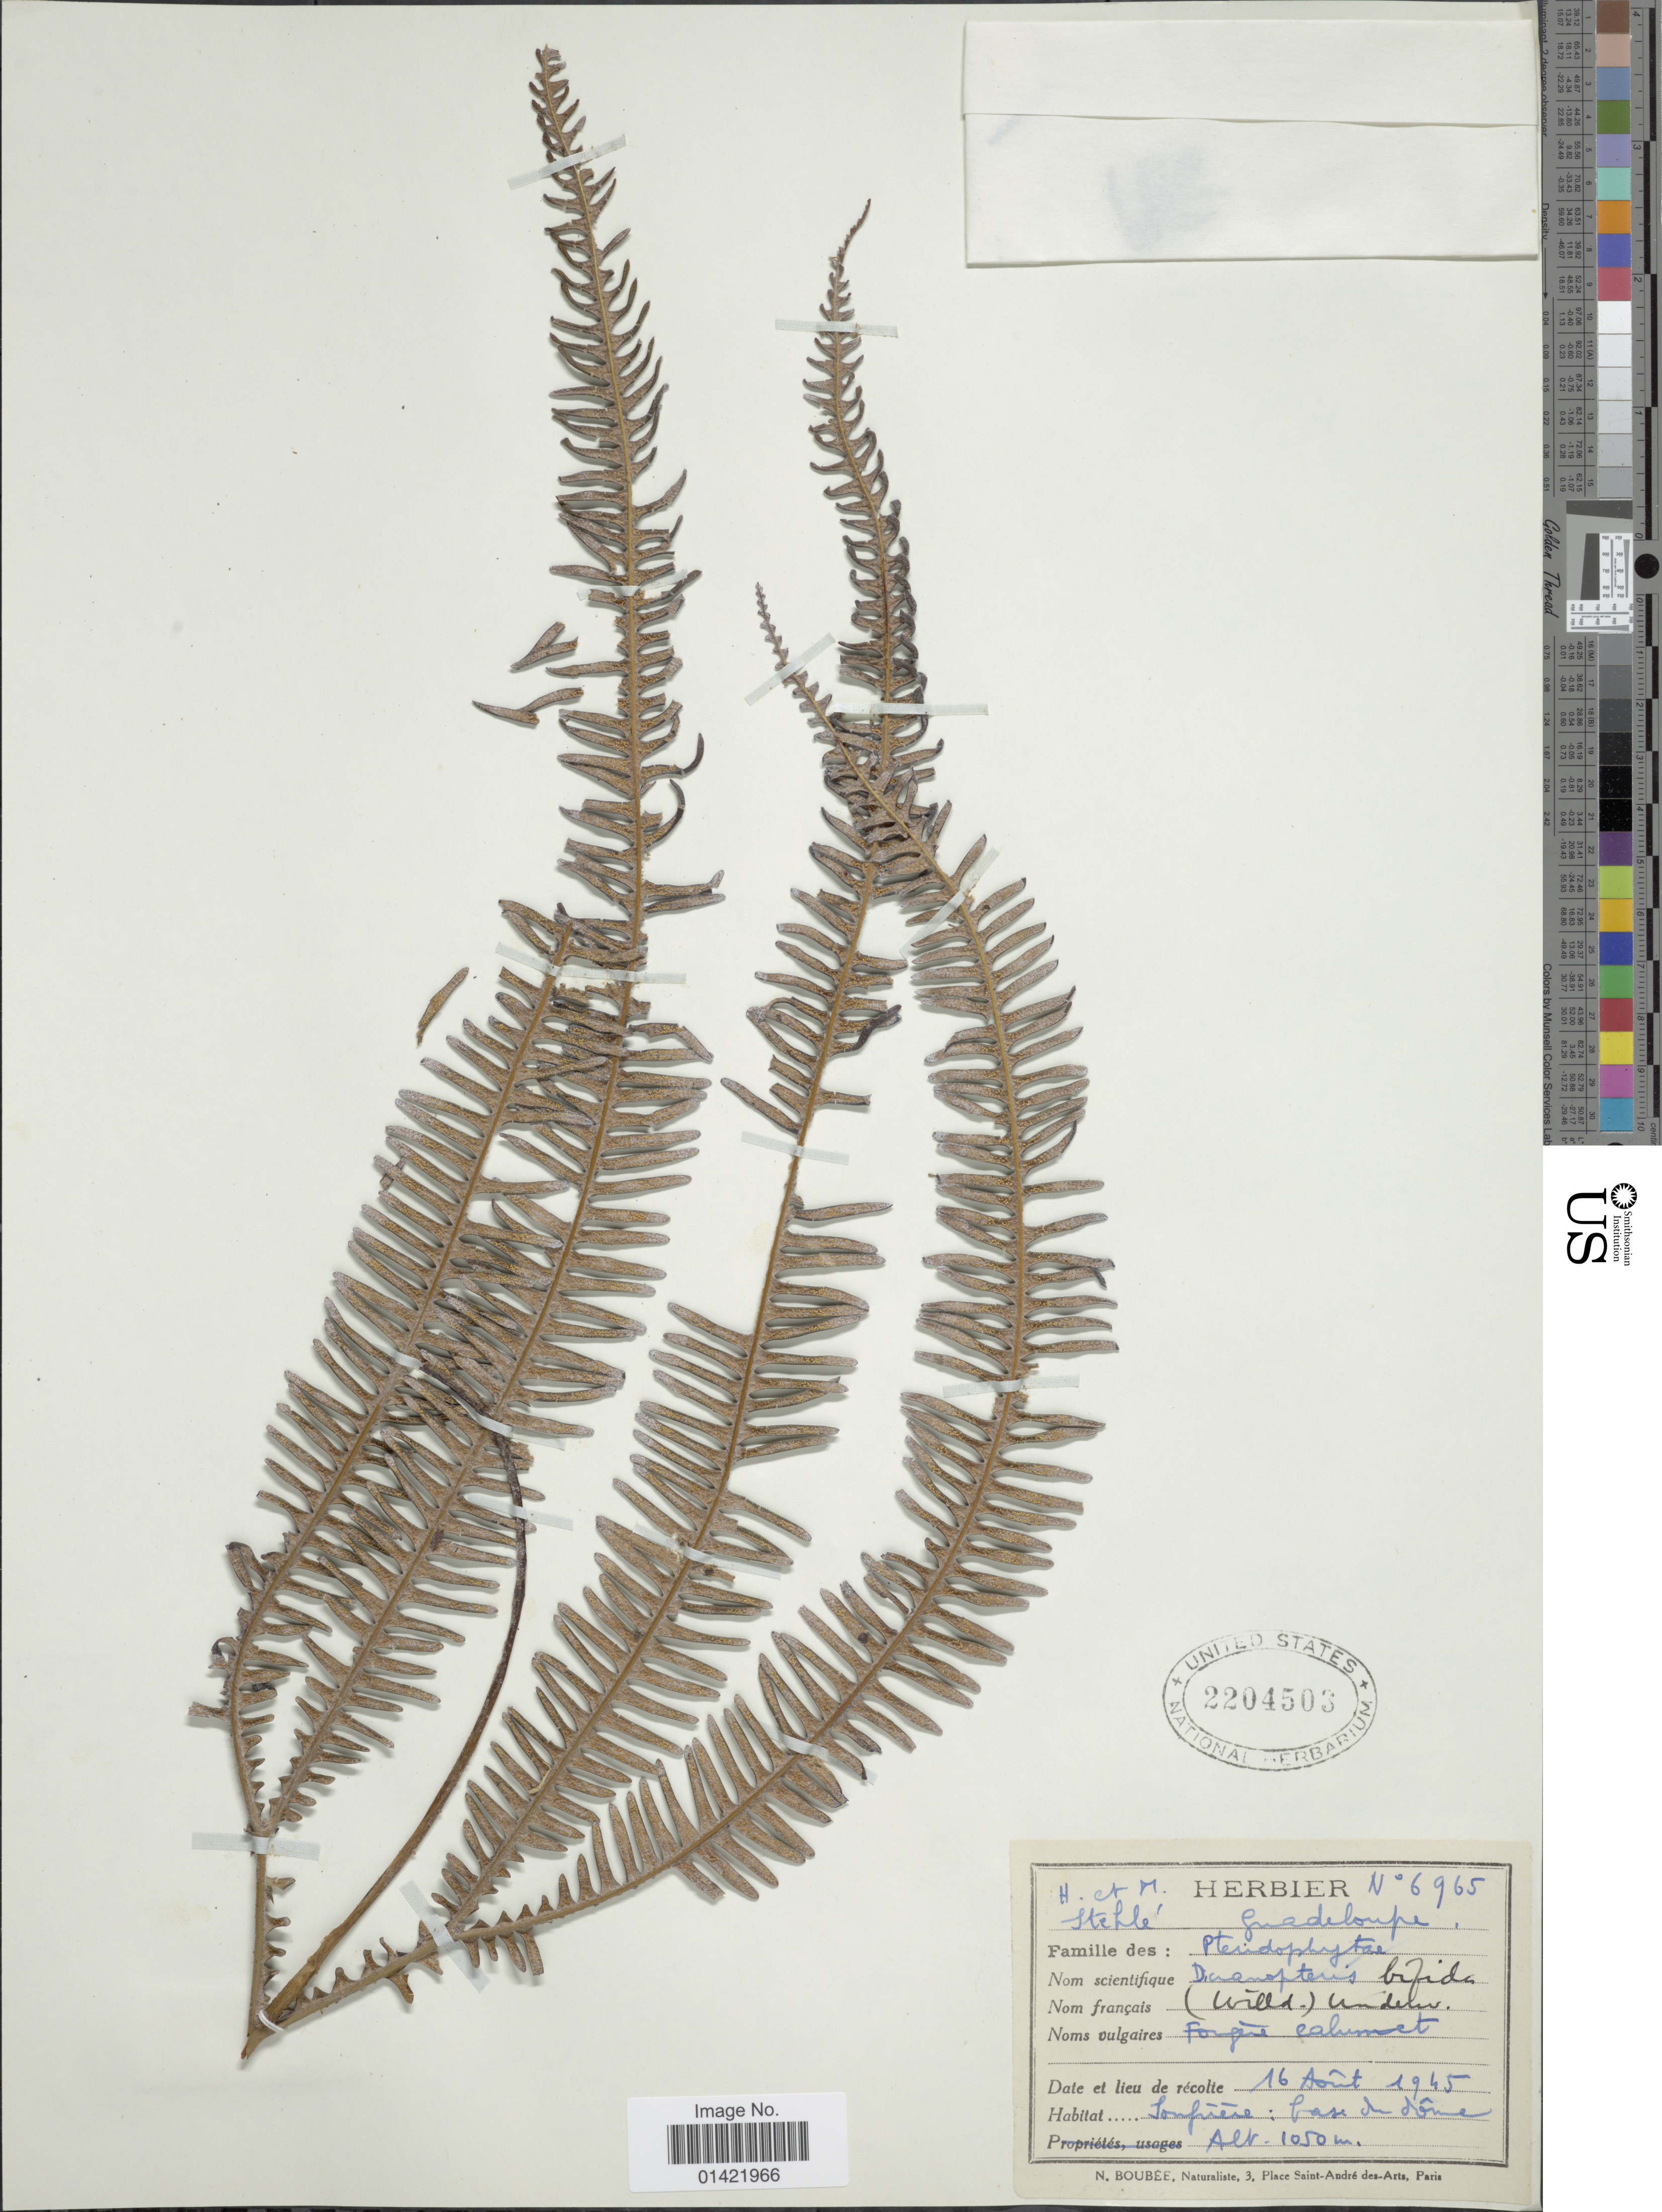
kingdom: Plantae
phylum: Tracheophyta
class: Polypodiopsida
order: Gleicheniales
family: Gleicheniaceae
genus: Sticherus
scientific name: Sticherus bifidus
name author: (Willd.) Ching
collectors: H. Stehlé & M. Stehlé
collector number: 6965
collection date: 1945-08-16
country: Guadeloupe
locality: Soufrière: base du dome.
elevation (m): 1050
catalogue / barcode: US 2204503